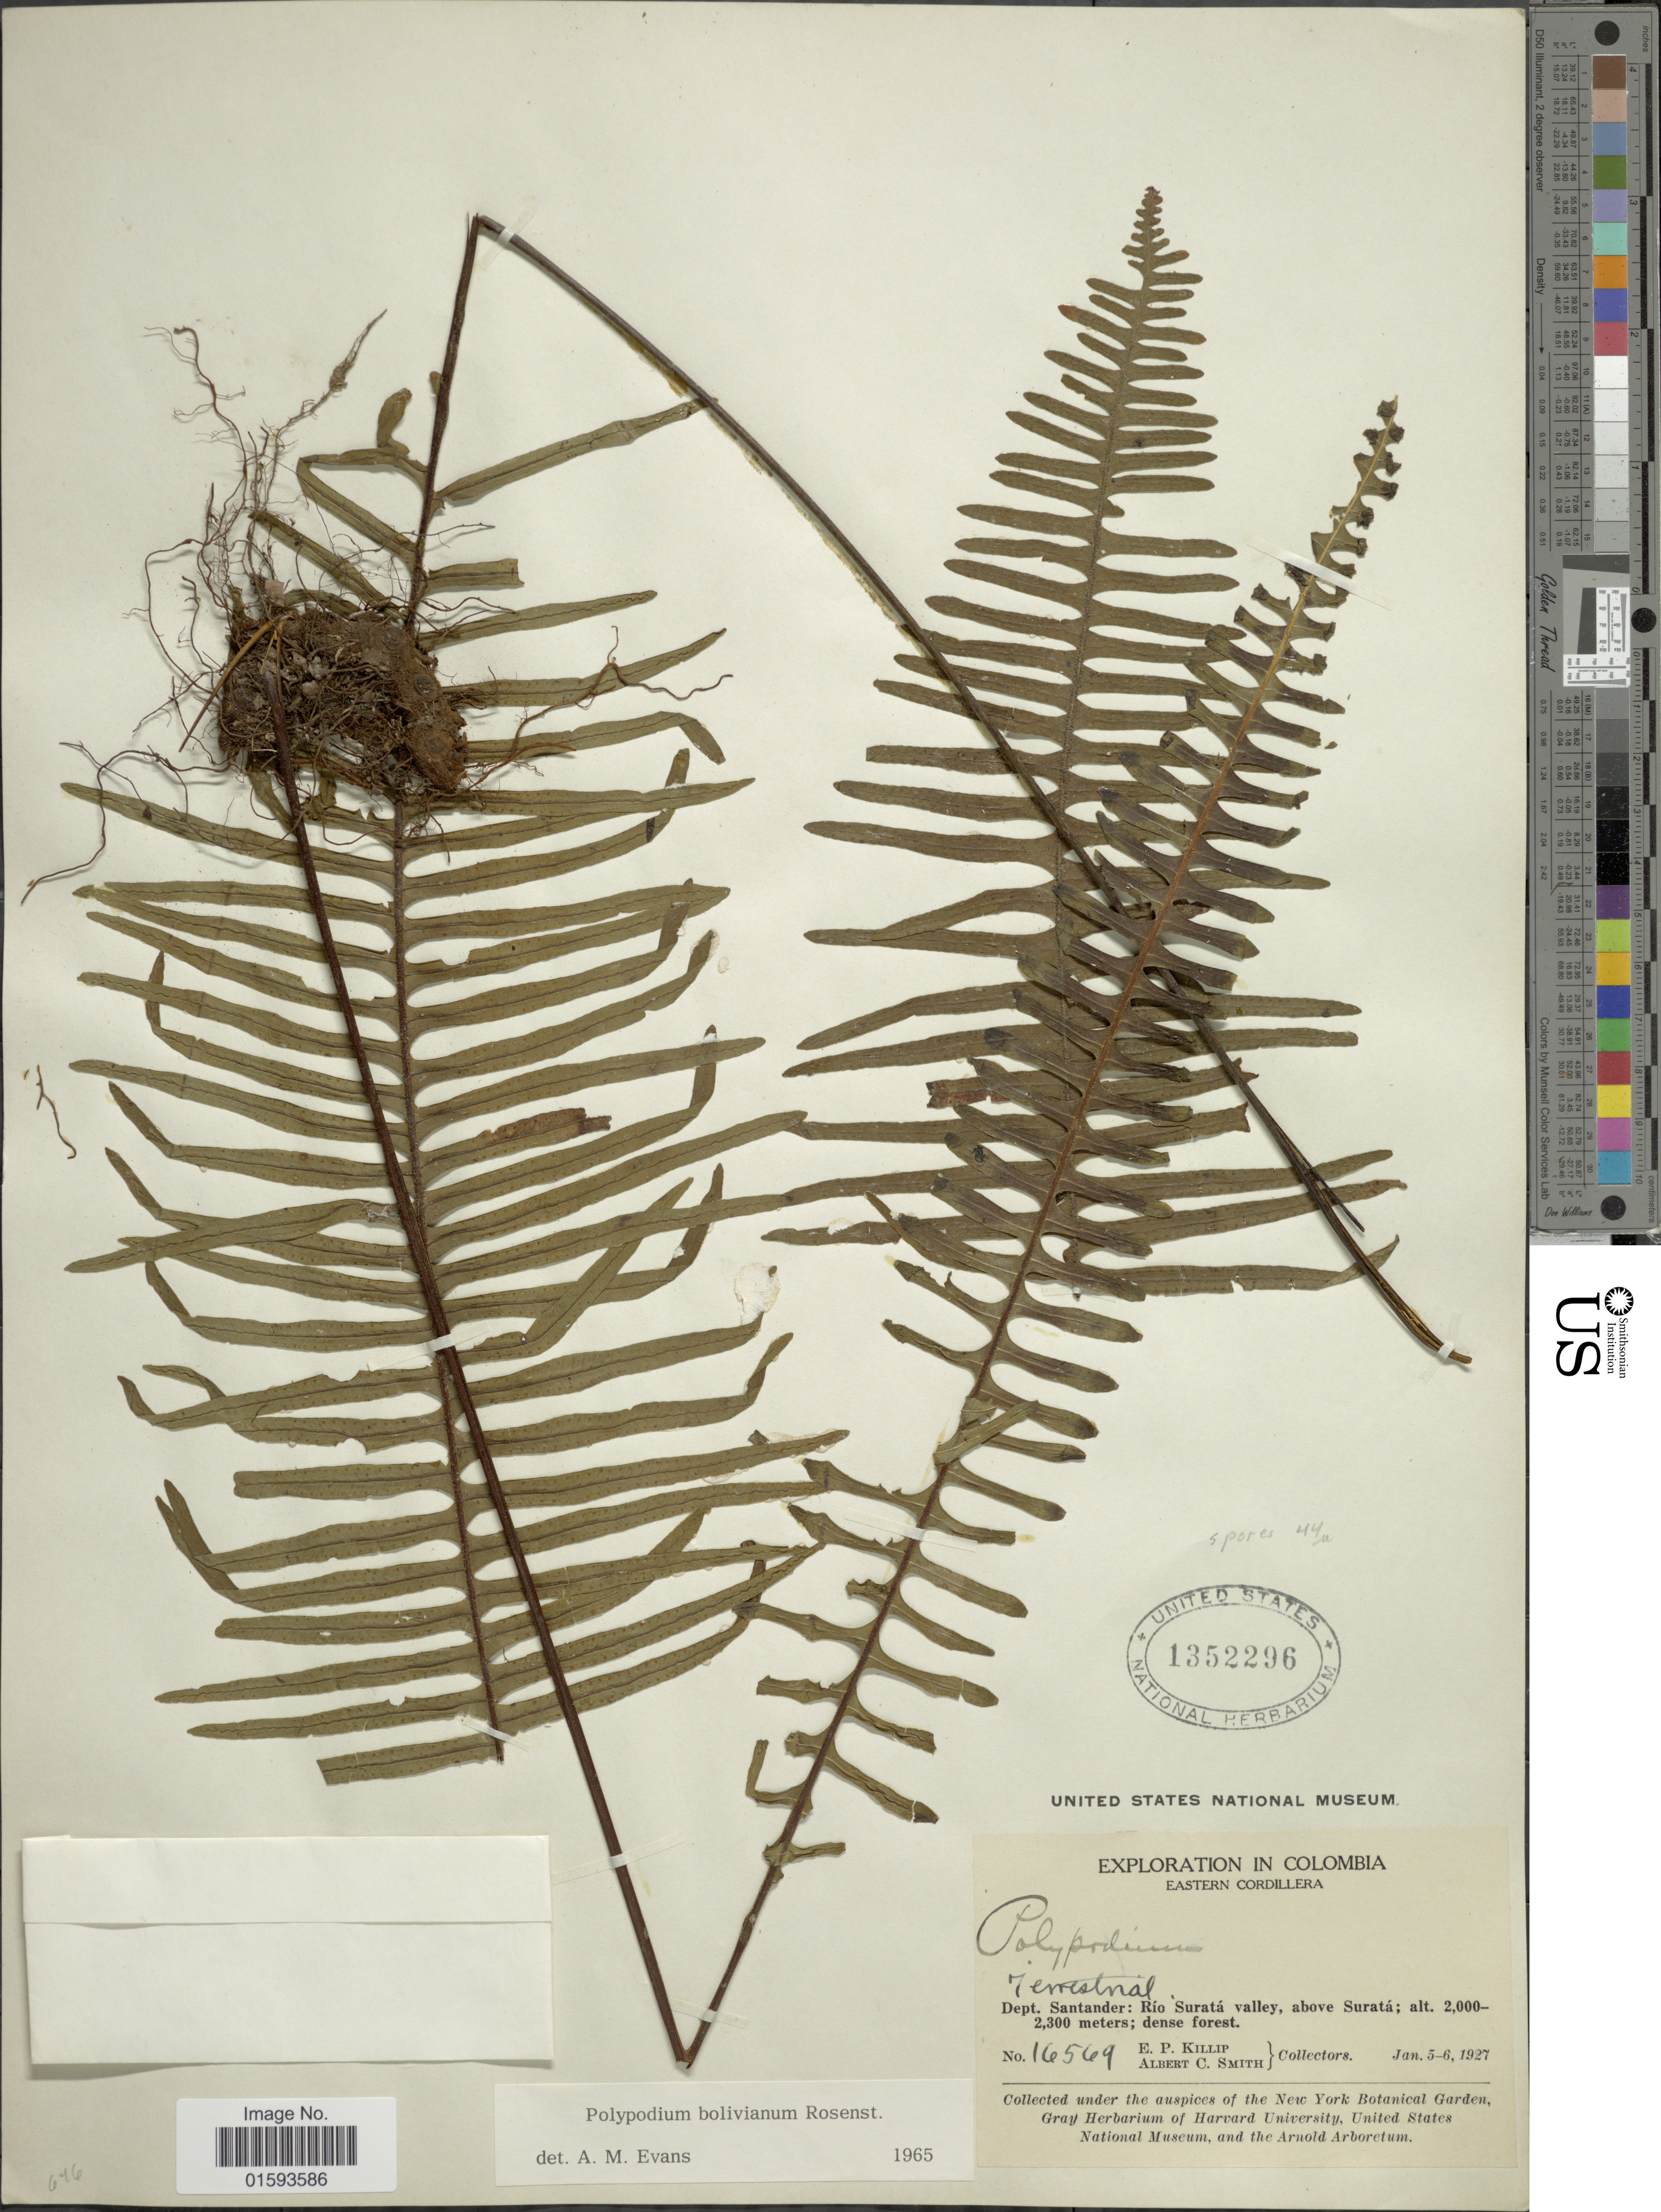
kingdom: Plantae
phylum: Tracheophyta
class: Polypodiopsida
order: Polypodiales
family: Polypodiaceae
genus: Pecluma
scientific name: Pecluma divaricata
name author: (E. Fourn.) Mickel & Beitel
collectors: E. P. Killip & A. C. Smith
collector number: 16569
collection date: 1927-01-05/1927-01-06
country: Colombia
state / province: Santander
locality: Rio Surata valley, above Surata; dense forest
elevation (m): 2000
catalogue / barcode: US 1352296